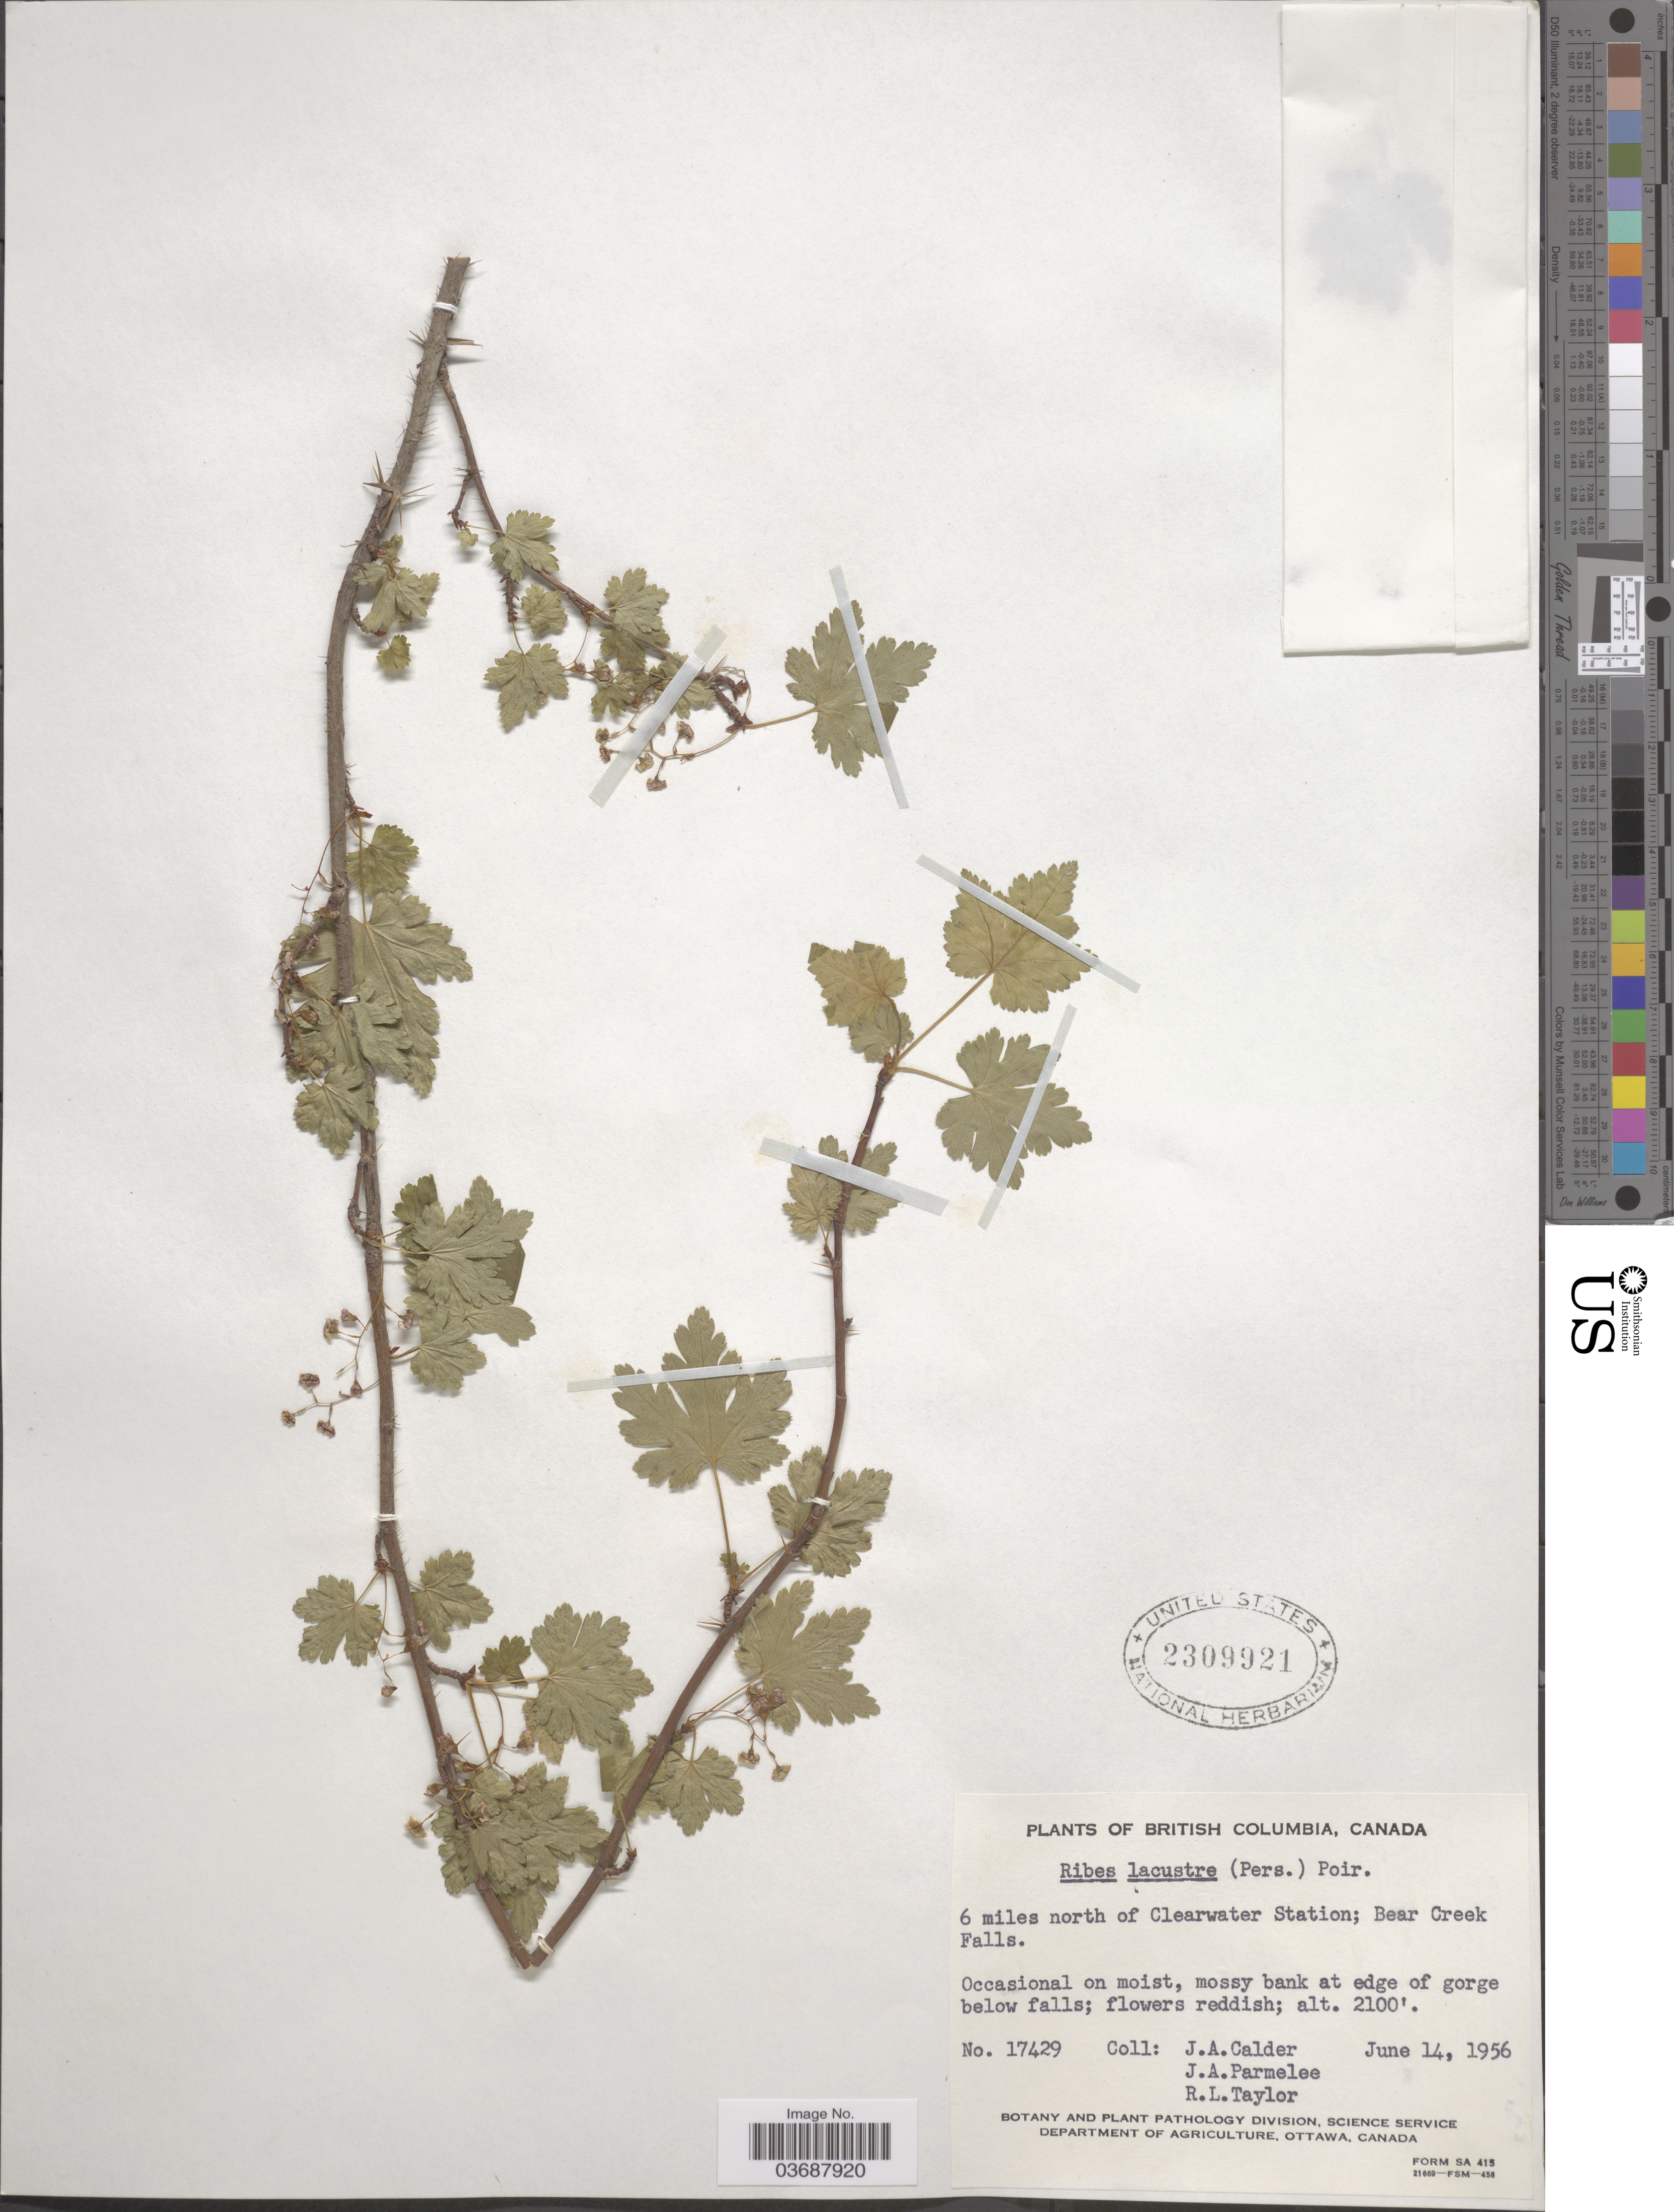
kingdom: Plantae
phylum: Tracheophyta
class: Magnoliopsida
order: Saxifragales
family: Grossulariaceae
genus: Ribes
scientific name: Ribes lacustre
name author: (Pers.) Poir.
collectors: J. A. Calder, J. A. Parmelee & R. Taylor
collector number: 17429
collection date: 1956-06-14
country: Canada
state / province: British Columbia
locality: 6 miles north of Clearwater Station; Bear Creek Falls.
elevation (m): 640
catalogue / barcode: US 2309921